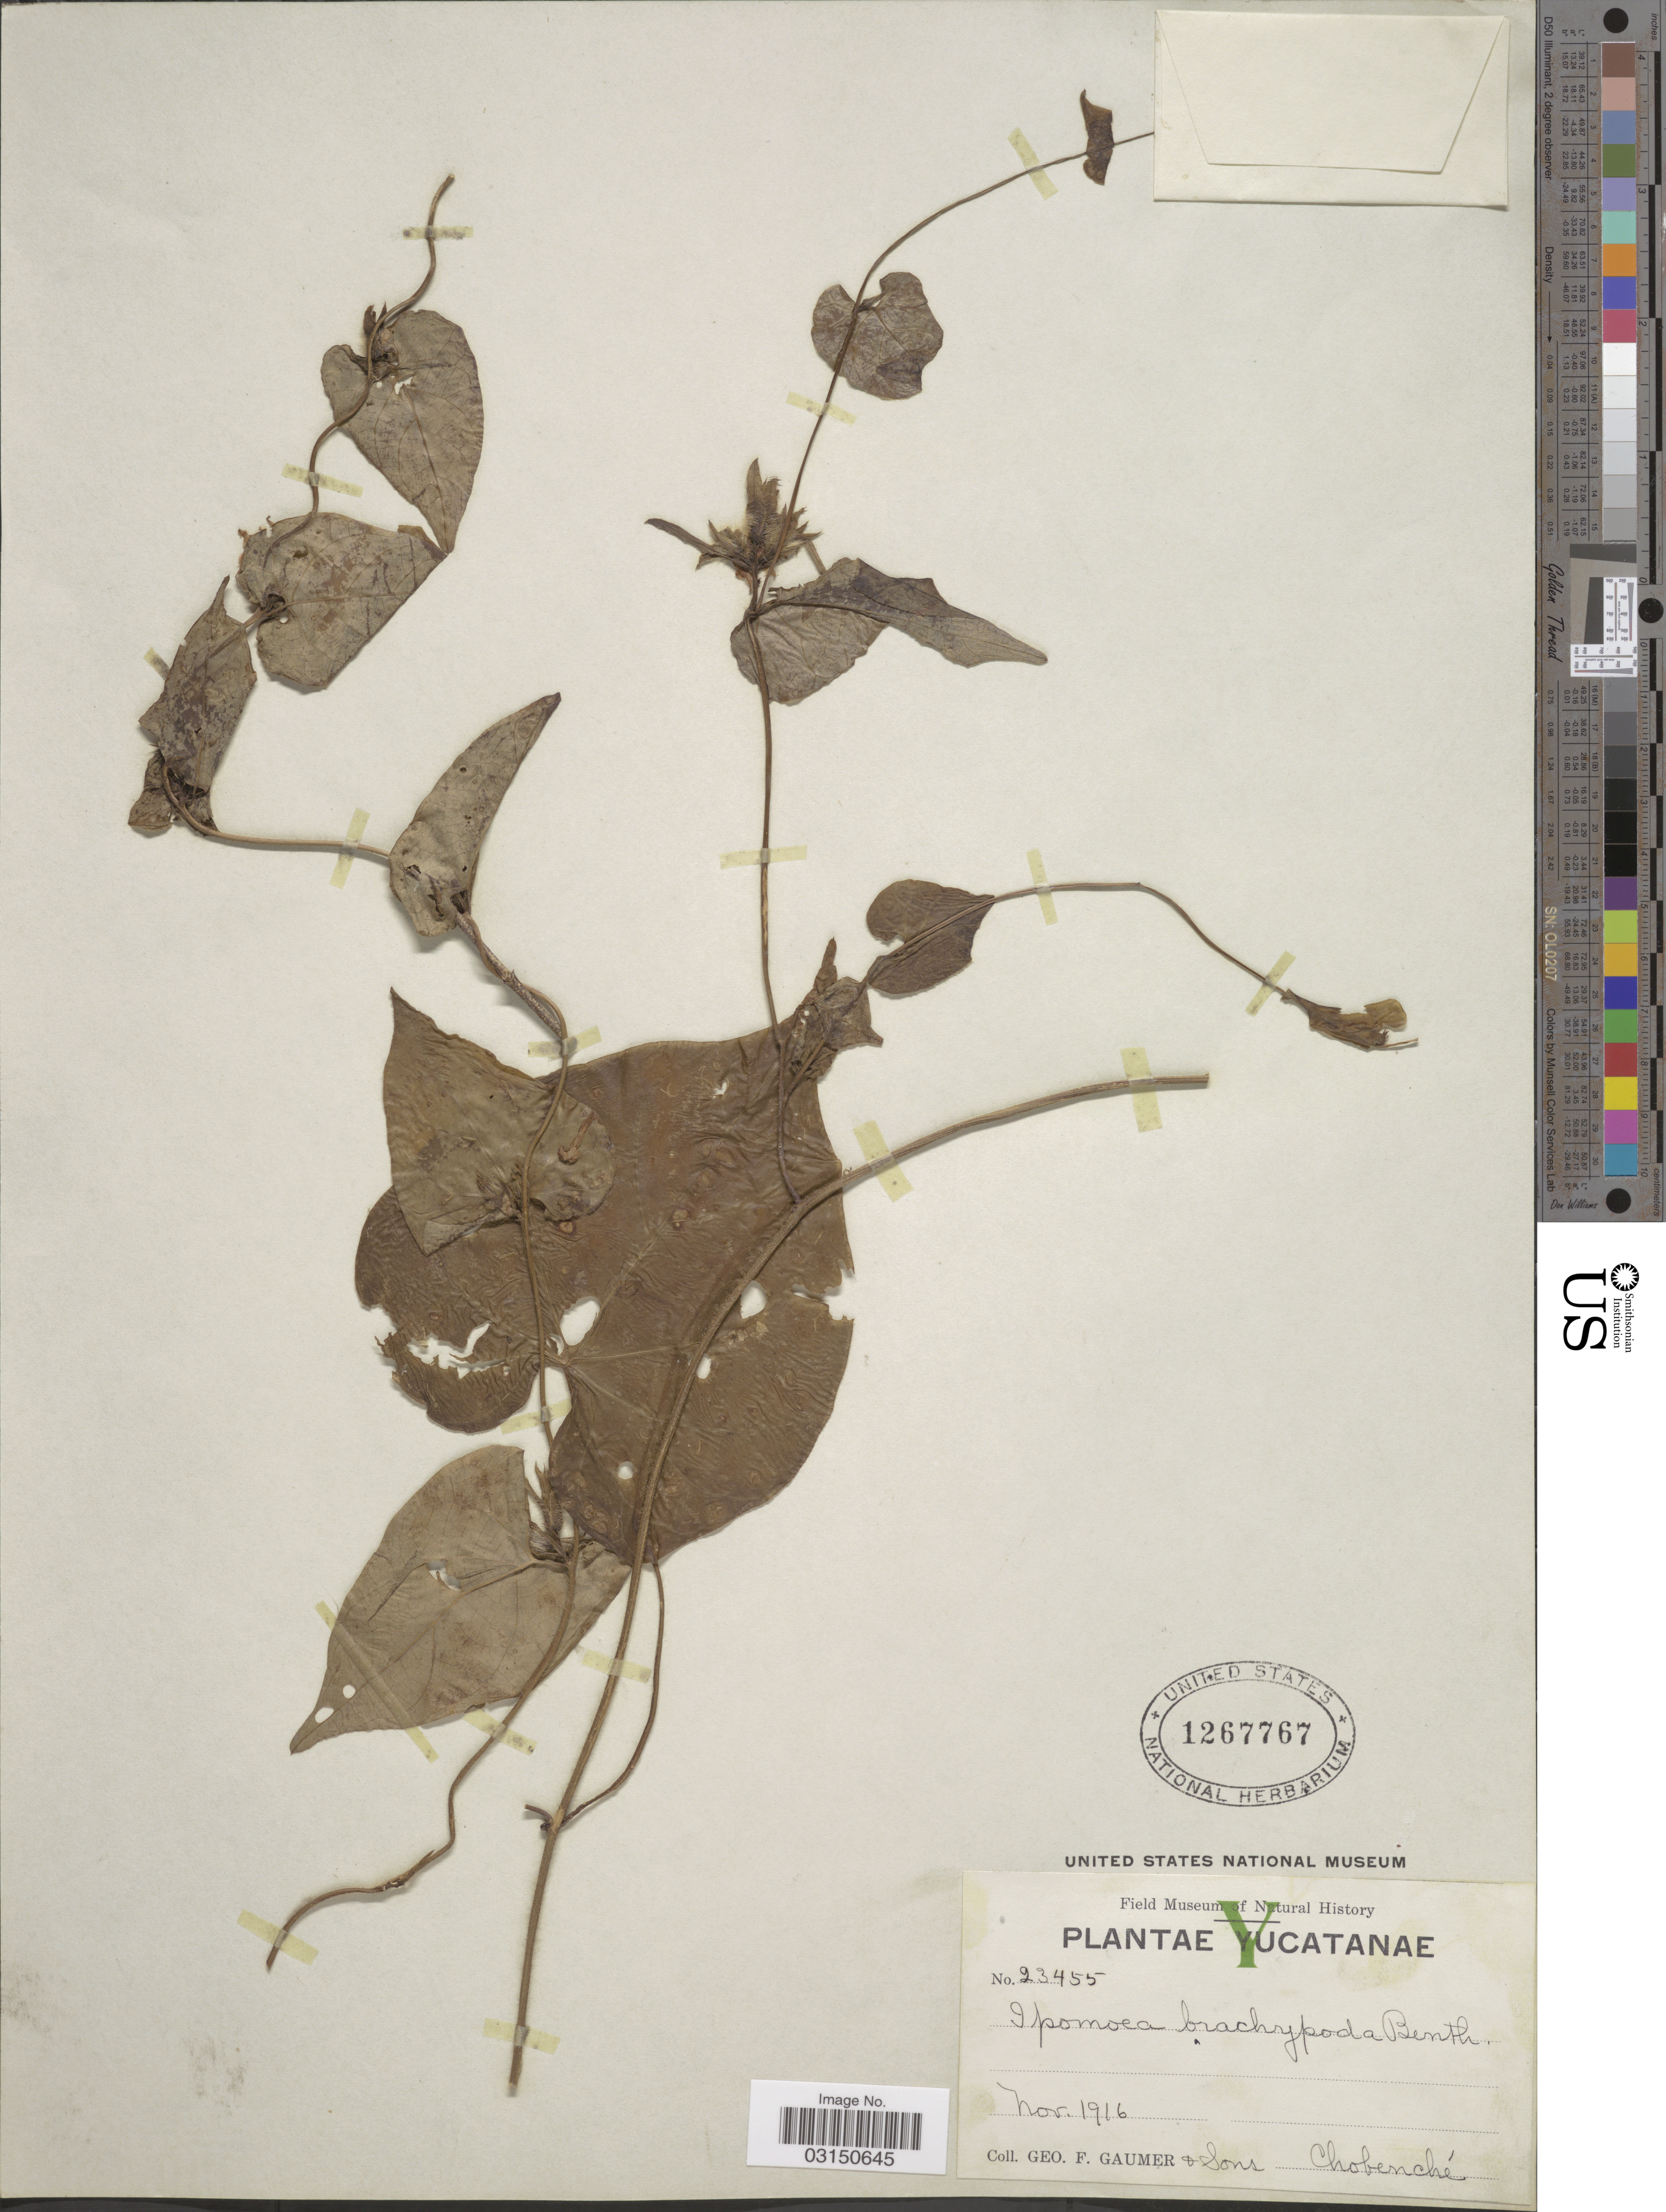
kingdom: Plantae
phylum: Tracheophyta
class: Magnoliopsida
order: Solanales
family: Convolvulaceae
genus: Ipomoea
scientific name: Ipomoea meyeri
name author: (Spreng.) G. Don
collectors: G. F. Gaumer & Sons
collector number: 23455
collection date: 1916-11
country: Mexico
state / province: Yucatán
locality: Chobenché.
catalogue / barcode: US 1267767